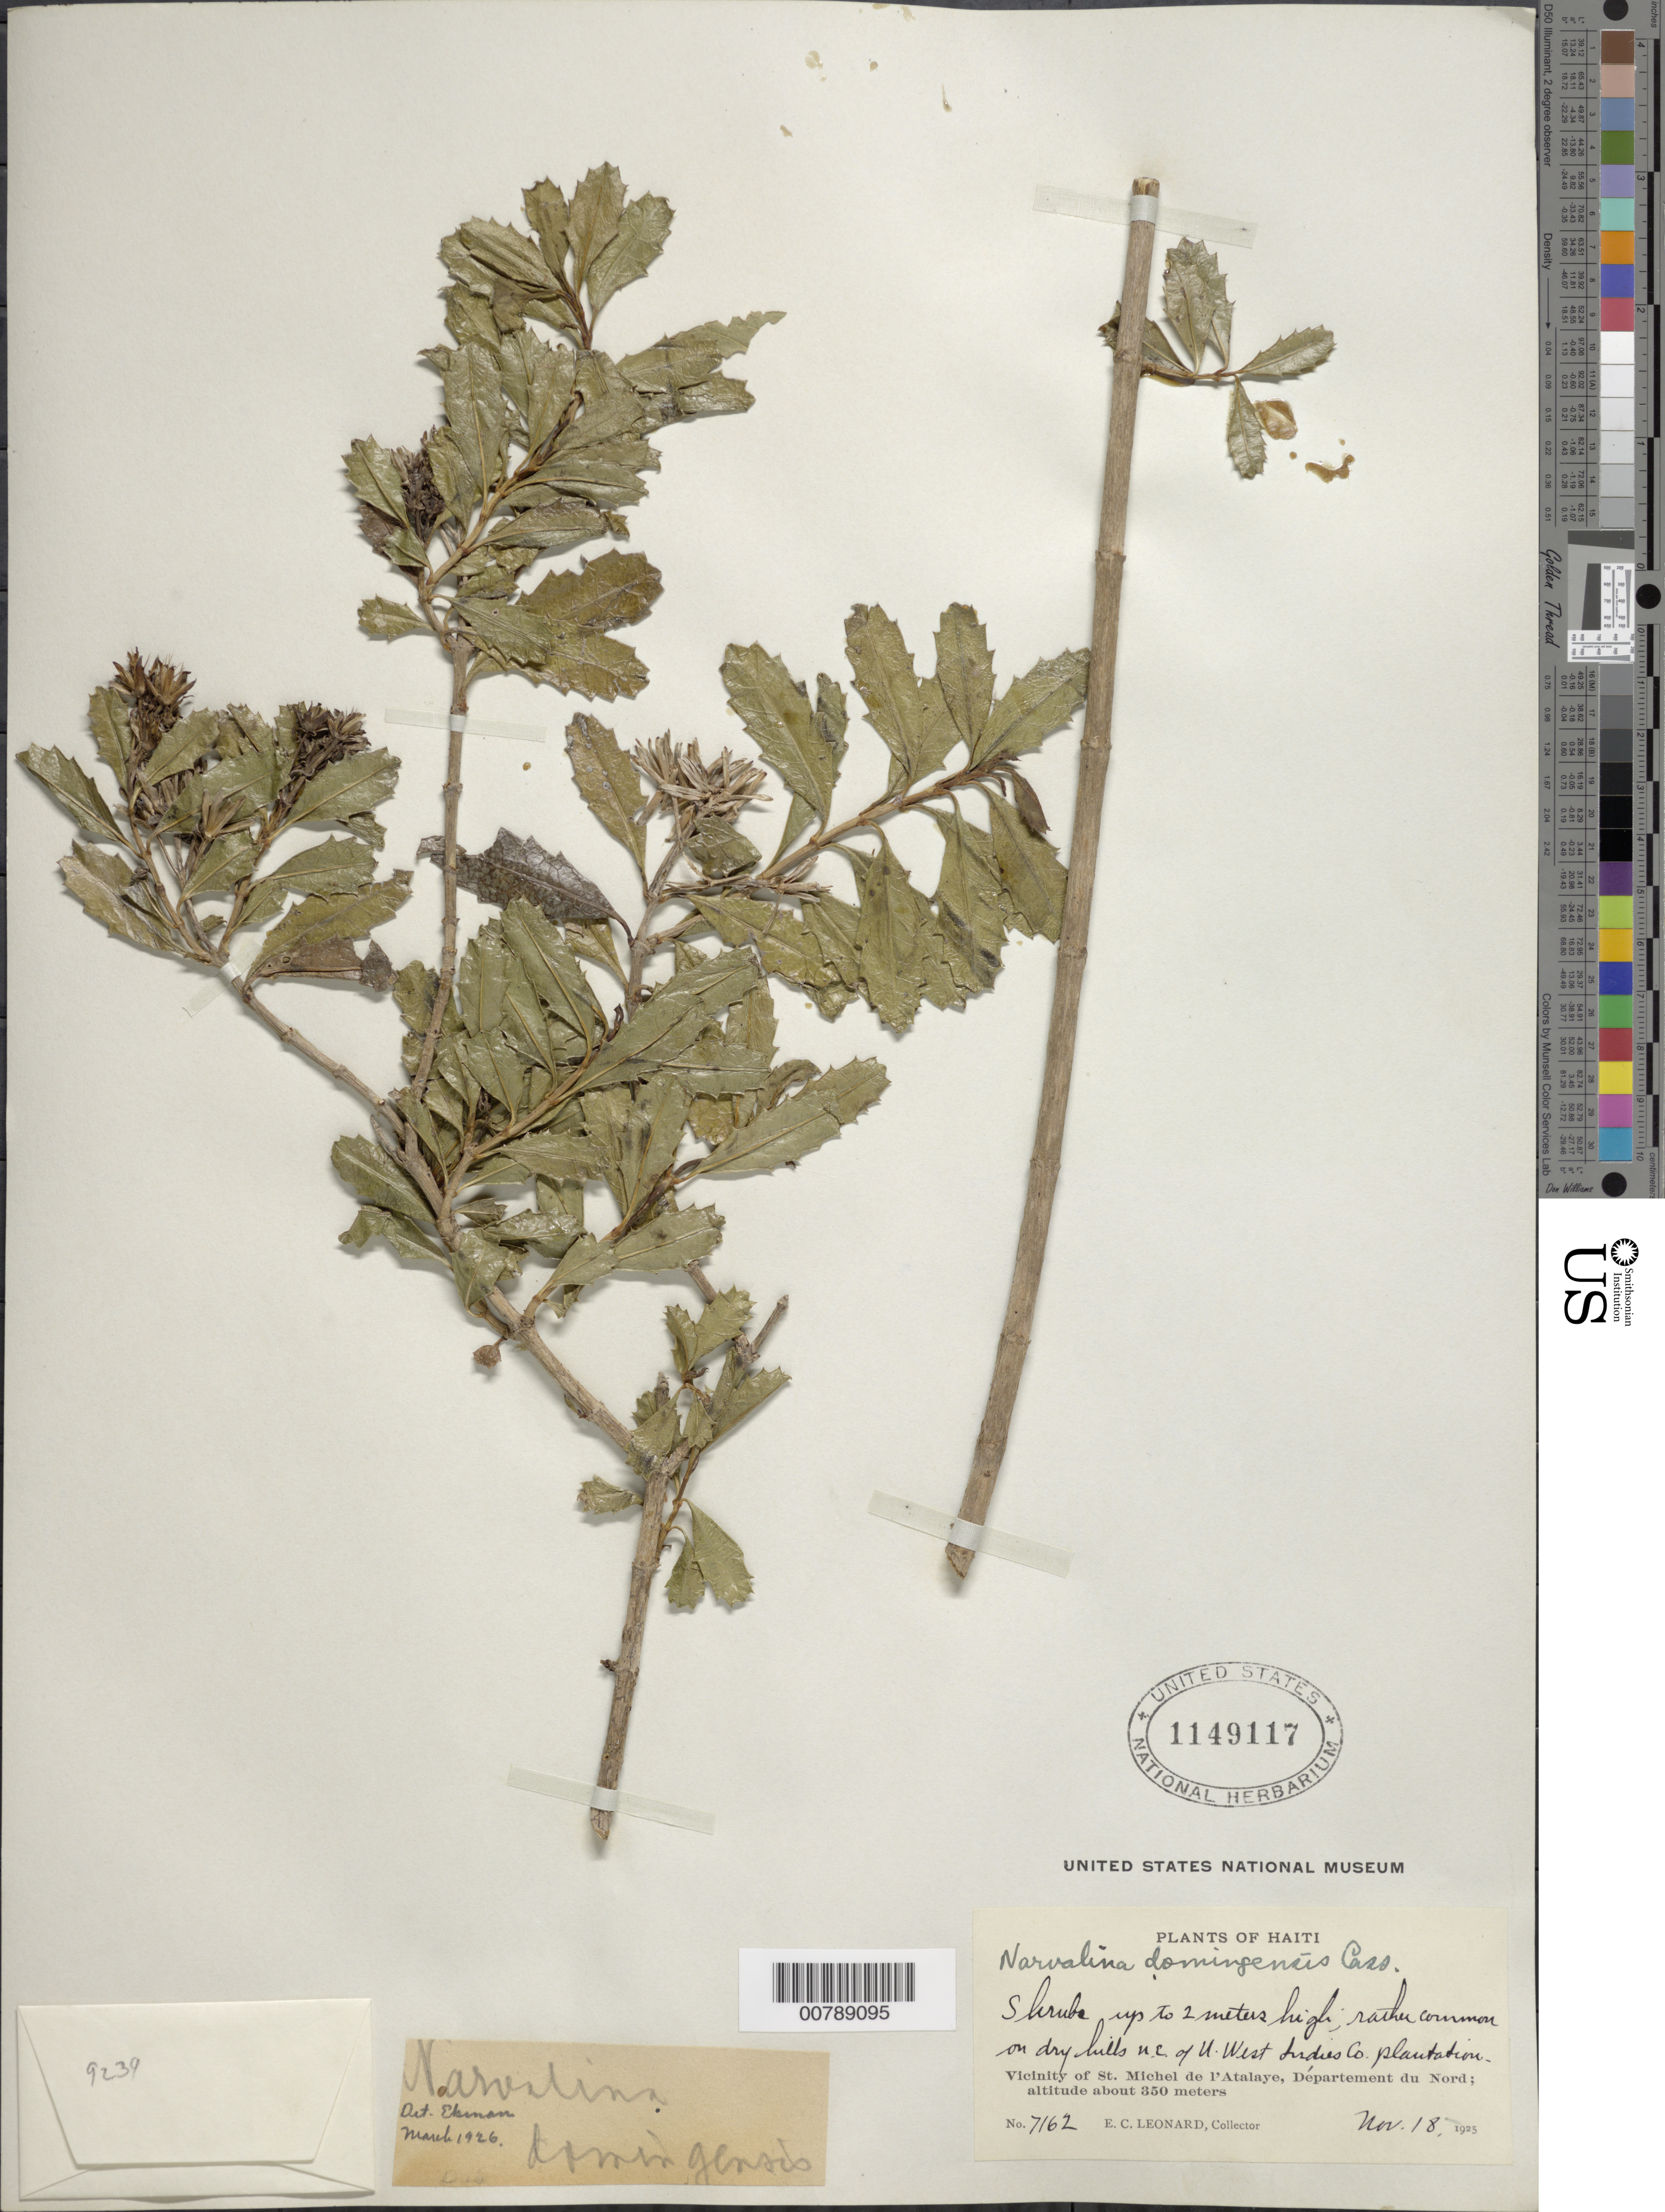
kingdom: Plantae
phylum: Tracheophyta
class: Magnoliopsida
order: Asterales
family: Asteraceae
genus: Narvalina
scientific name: Narvalina domingensis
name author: (Cass.) Less.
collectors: E. C. Leonard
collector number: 7162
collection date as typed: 18 Nov 1925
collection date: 1925-11-18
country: Haiti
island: Hispaniola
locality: Vicinity of St. Michel de l'Atalaye, Département du Nord. Dry hills NE of U. West Indies Co. plantation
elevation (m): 350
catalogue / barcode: US 1149117